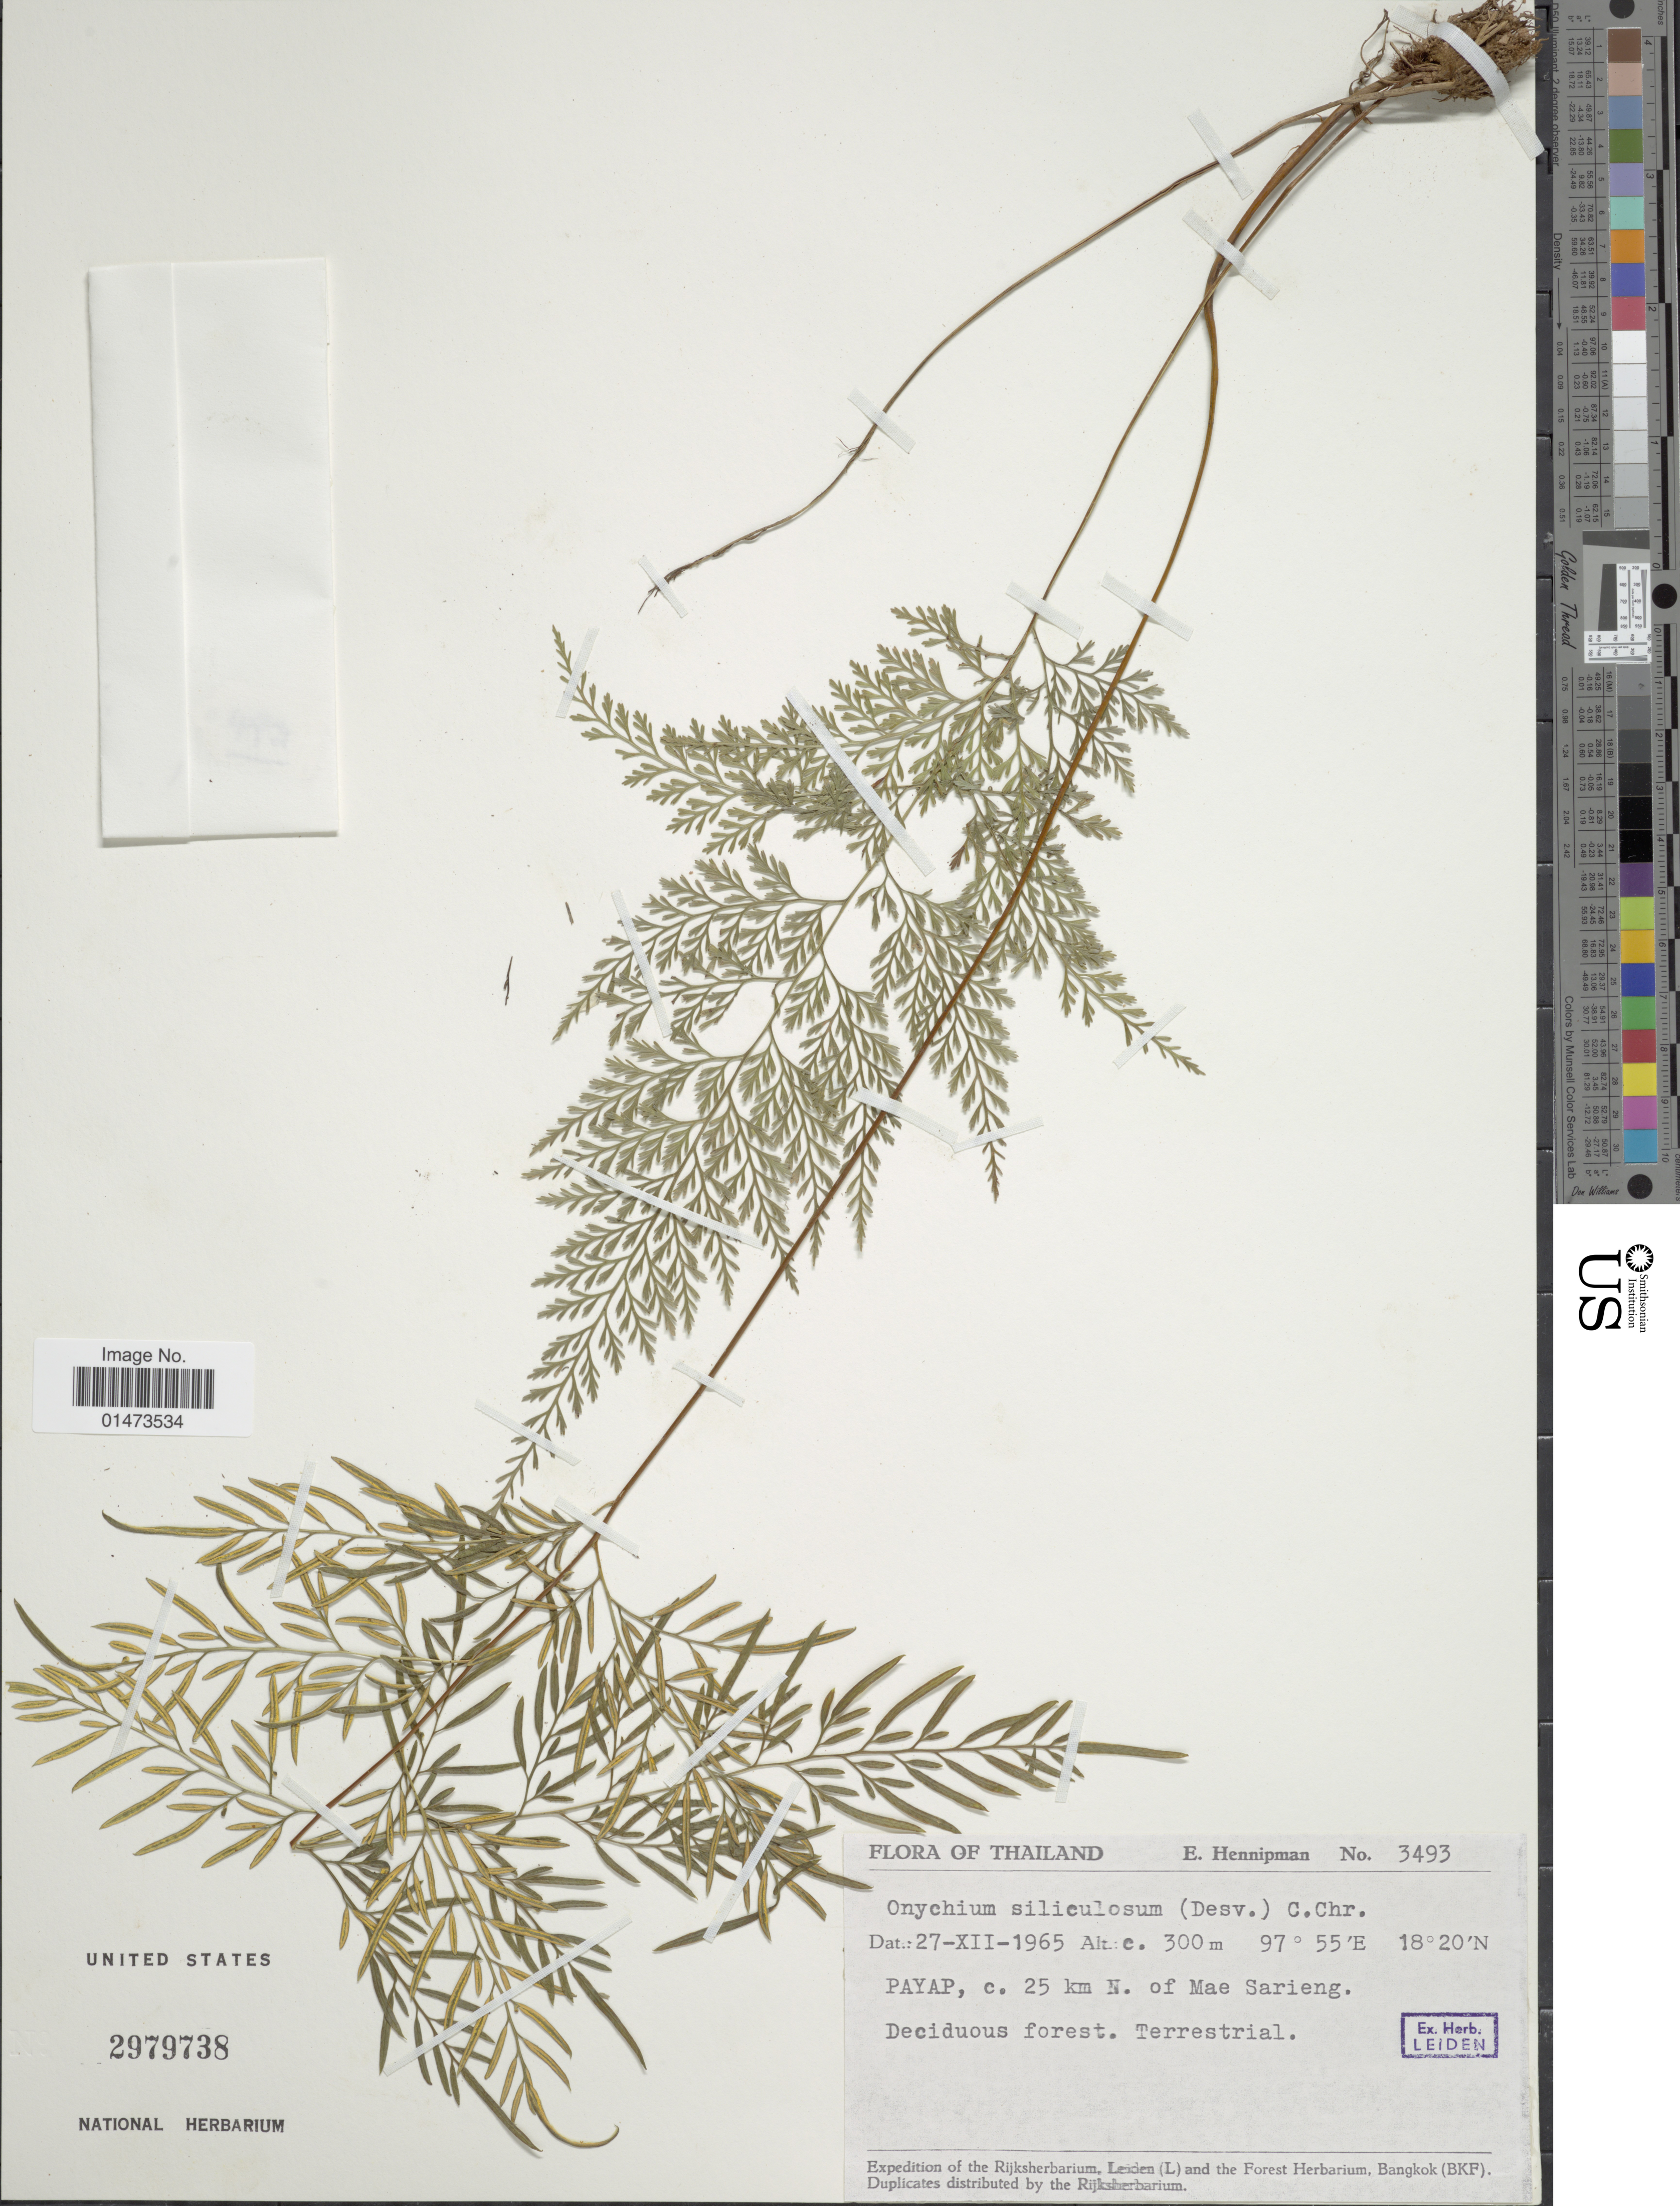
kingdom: Plantae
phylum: Tracheophyta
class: Polypodiopsida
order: Polypodiales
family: Pteridaceae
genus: Onychium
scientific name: Onychium siliculosum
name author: (Desv.) C. Chr.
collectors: E. Hennipman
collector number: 3493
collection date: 1965-12-27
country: Thailand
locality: Payap, c. 25 km N. of Mae Sarieng.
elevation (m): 300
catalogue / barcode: US 2979738